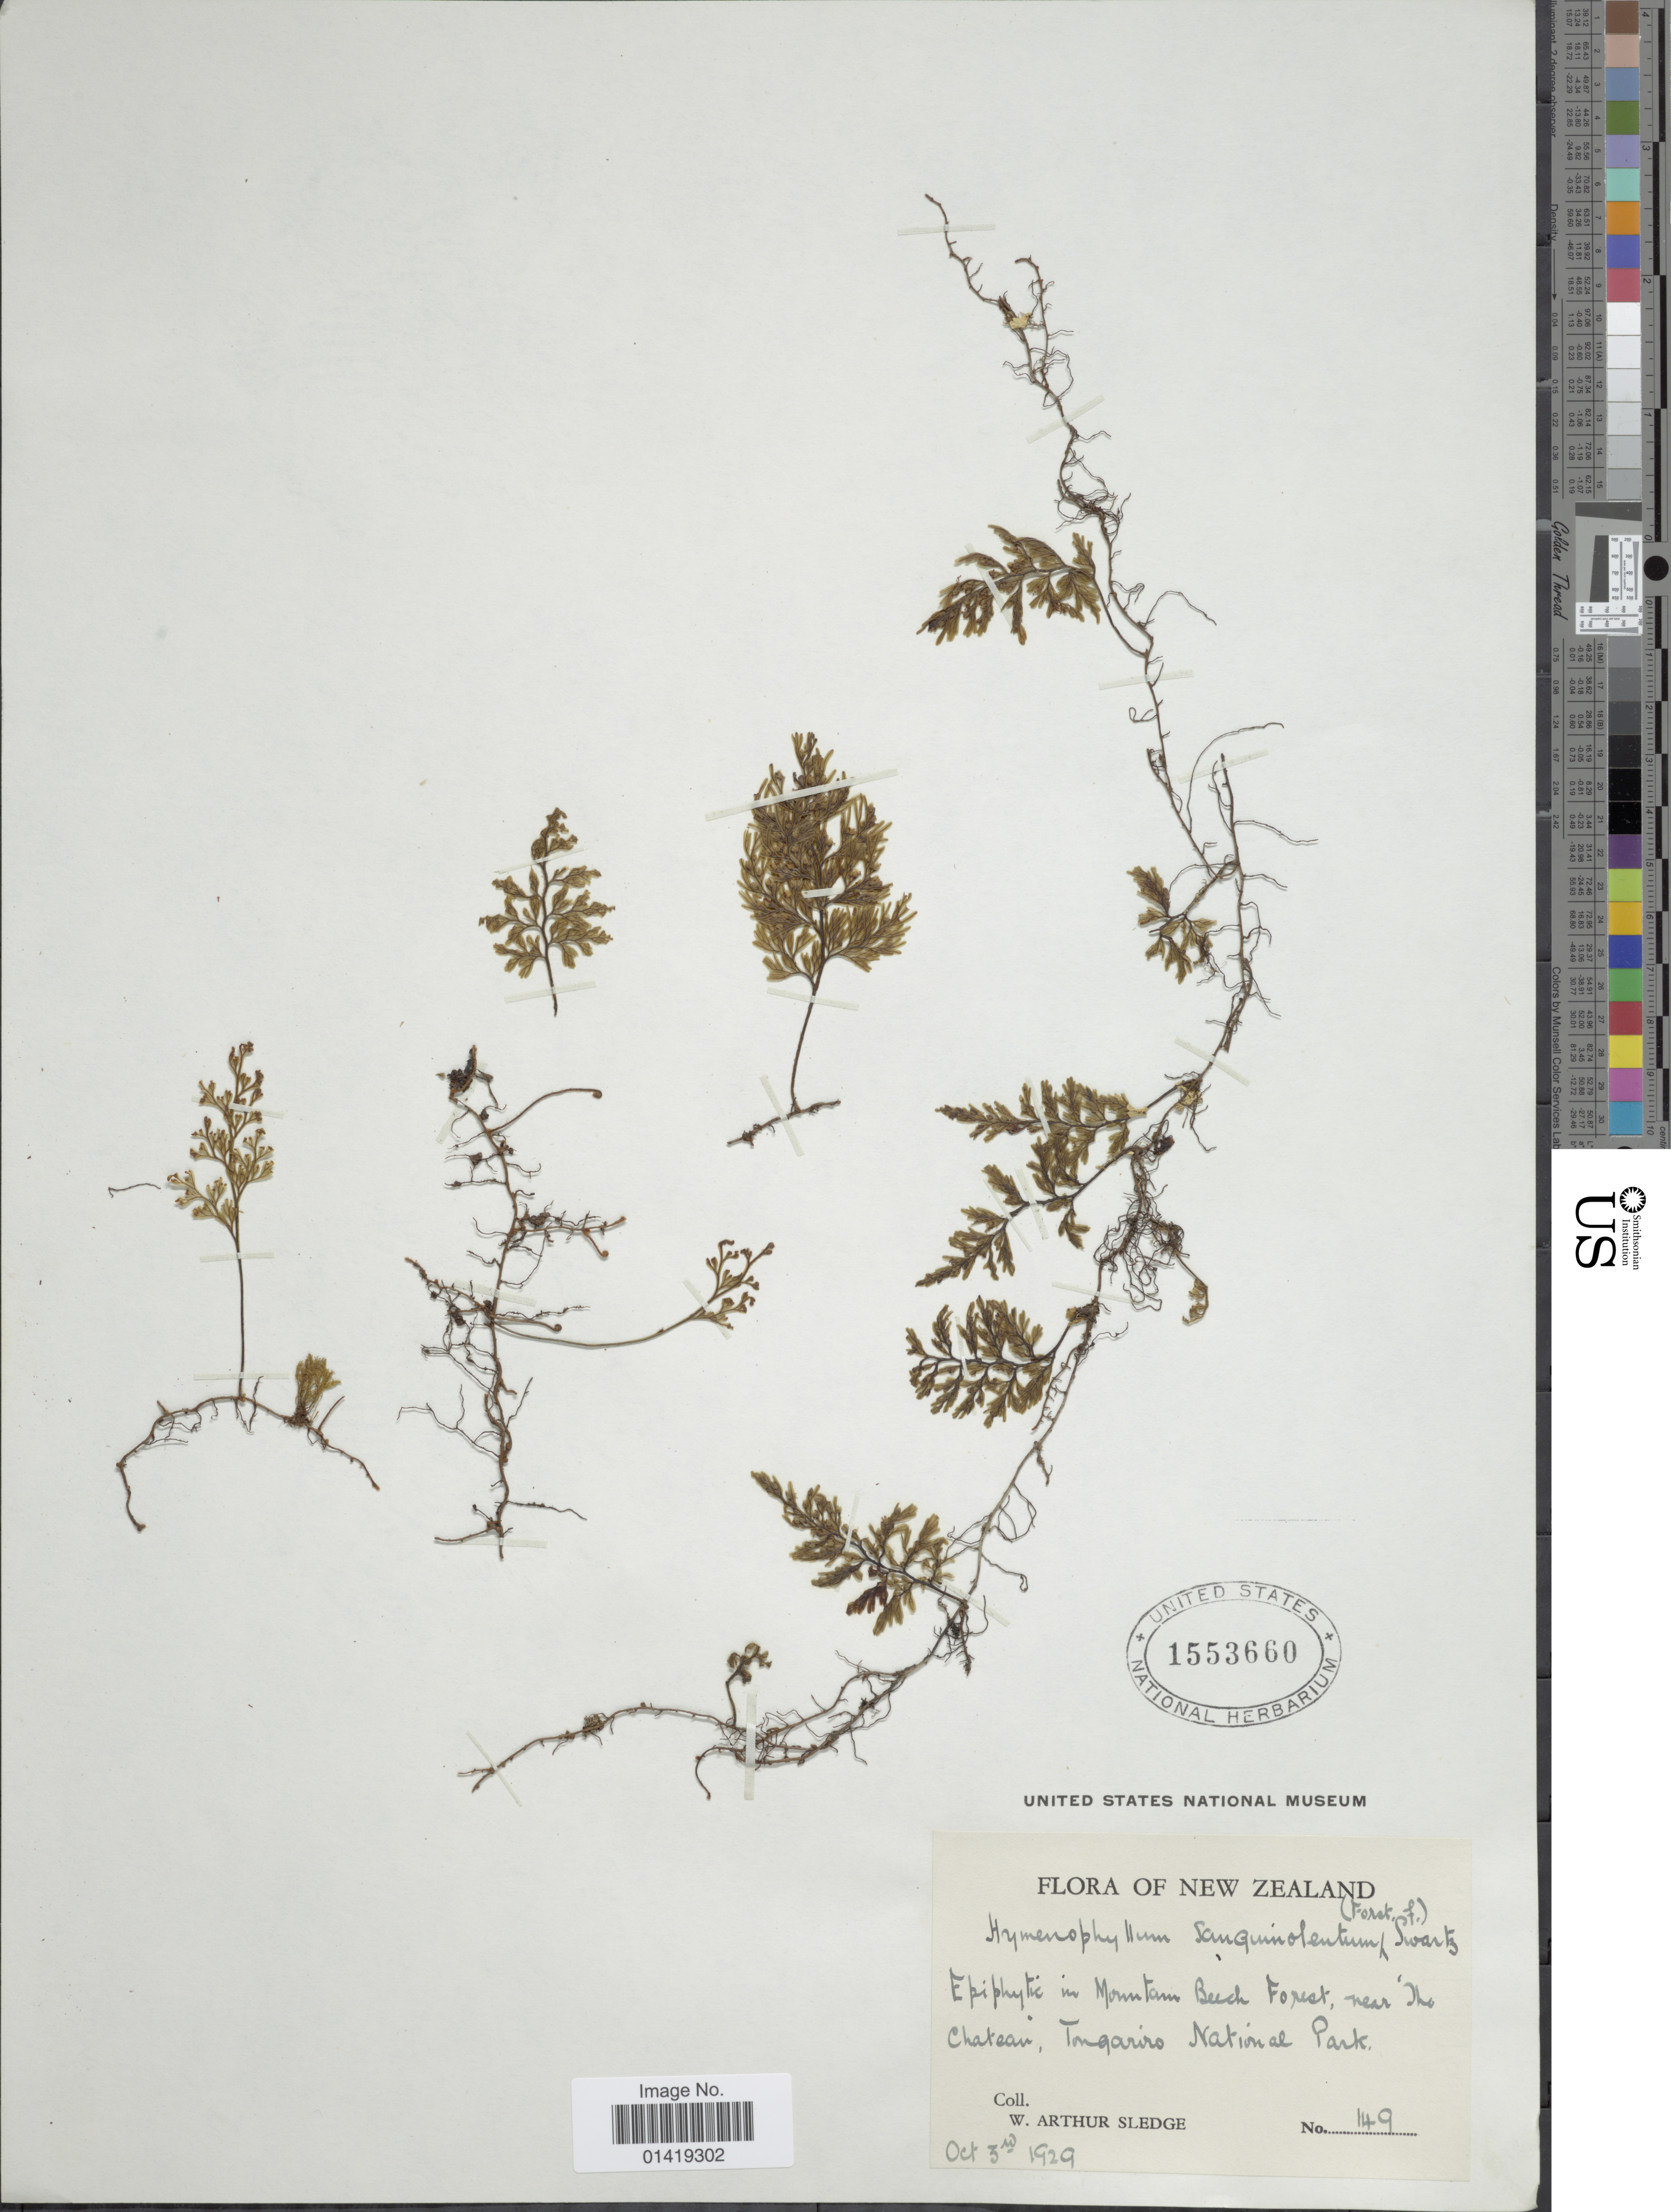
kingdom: Plantae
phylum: Tracheophyta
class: Polypodiopsida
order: Hymenophyllales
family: Hymenophyllaceae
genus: Hymenophyllum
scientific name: Hymenophyllum sanguinolentum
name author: (G. Forst.) Sw.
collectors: W. A. Sledge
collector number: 149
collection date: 1929-10-03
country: New Zealand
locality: In mountain Beech forest near Iho Chateau Tonqariro national park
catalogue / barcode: US 1553660